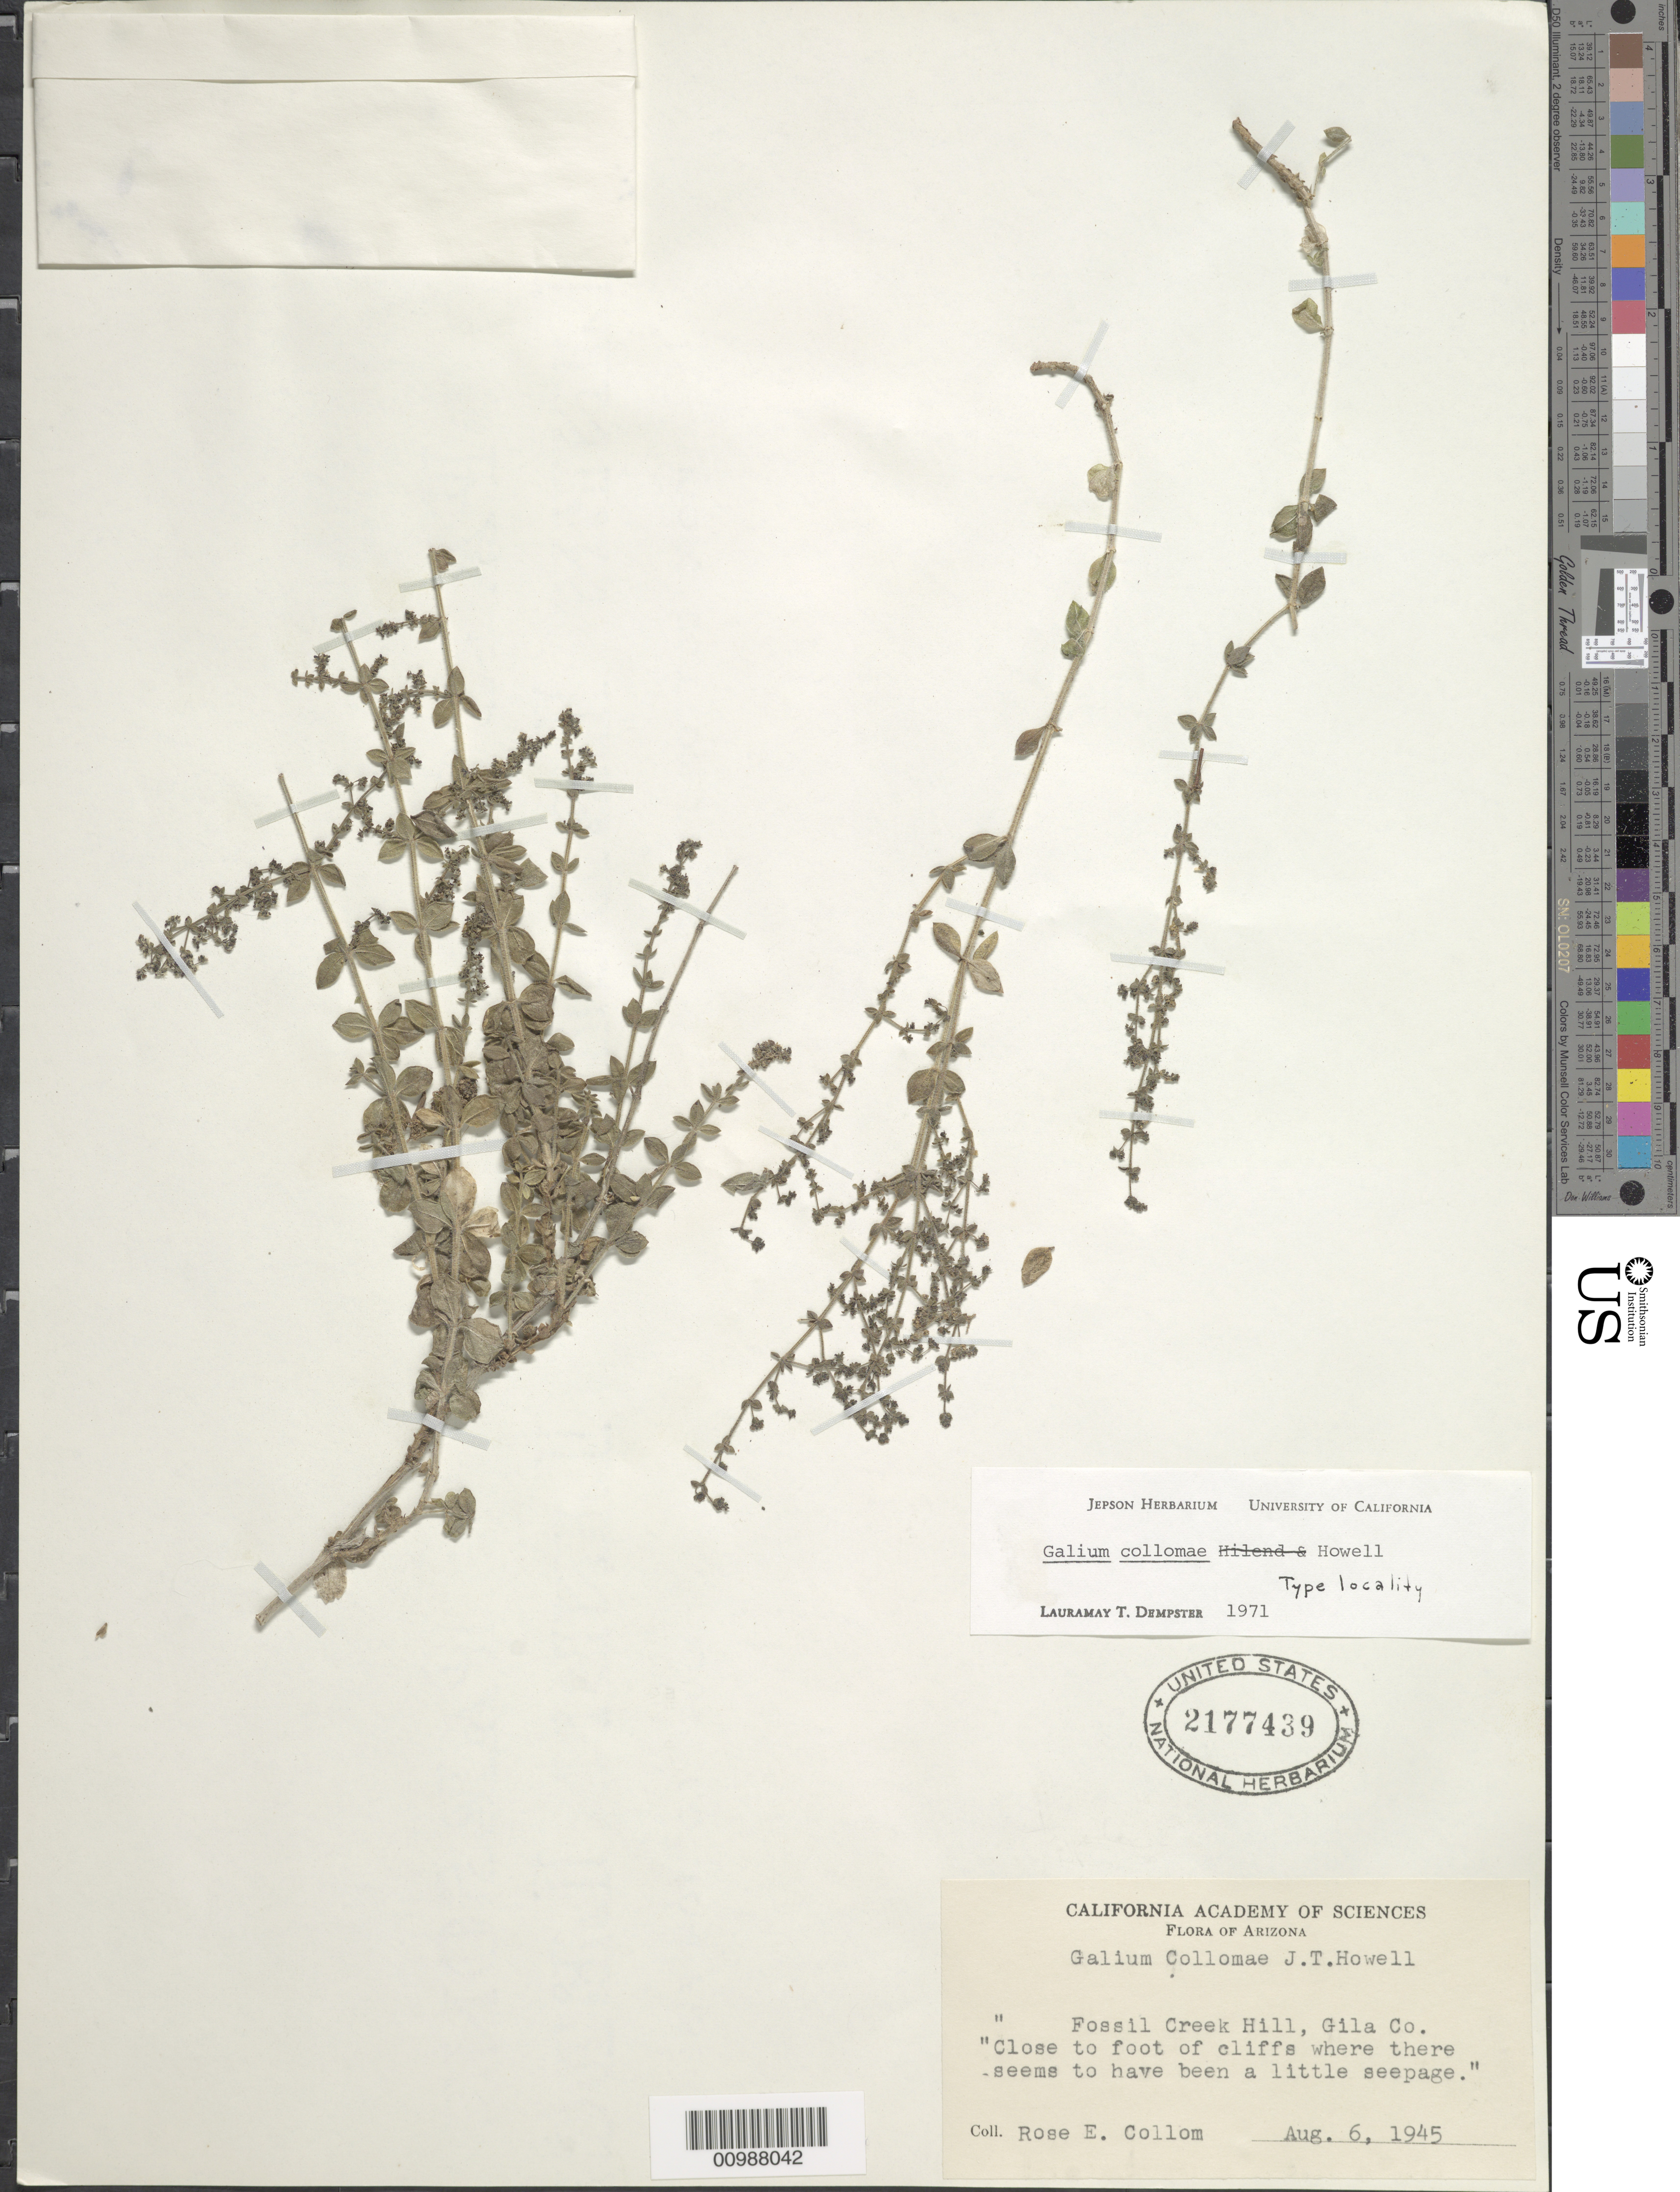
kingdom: Plantae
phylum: Tracheophyta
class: Magnoliopsida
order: Gentianales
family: Rubiaceae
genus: Galium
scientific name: Galium collomae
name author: J.T. Howell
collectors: R. E. Collom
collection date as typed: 06 Aug 1945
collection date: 1945-08-06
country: United States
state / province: Arizona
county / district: Gila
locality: Fossil Creek Hill. Close to foot of cliffs where there seems to have been little seepage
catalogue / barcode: US 2177439